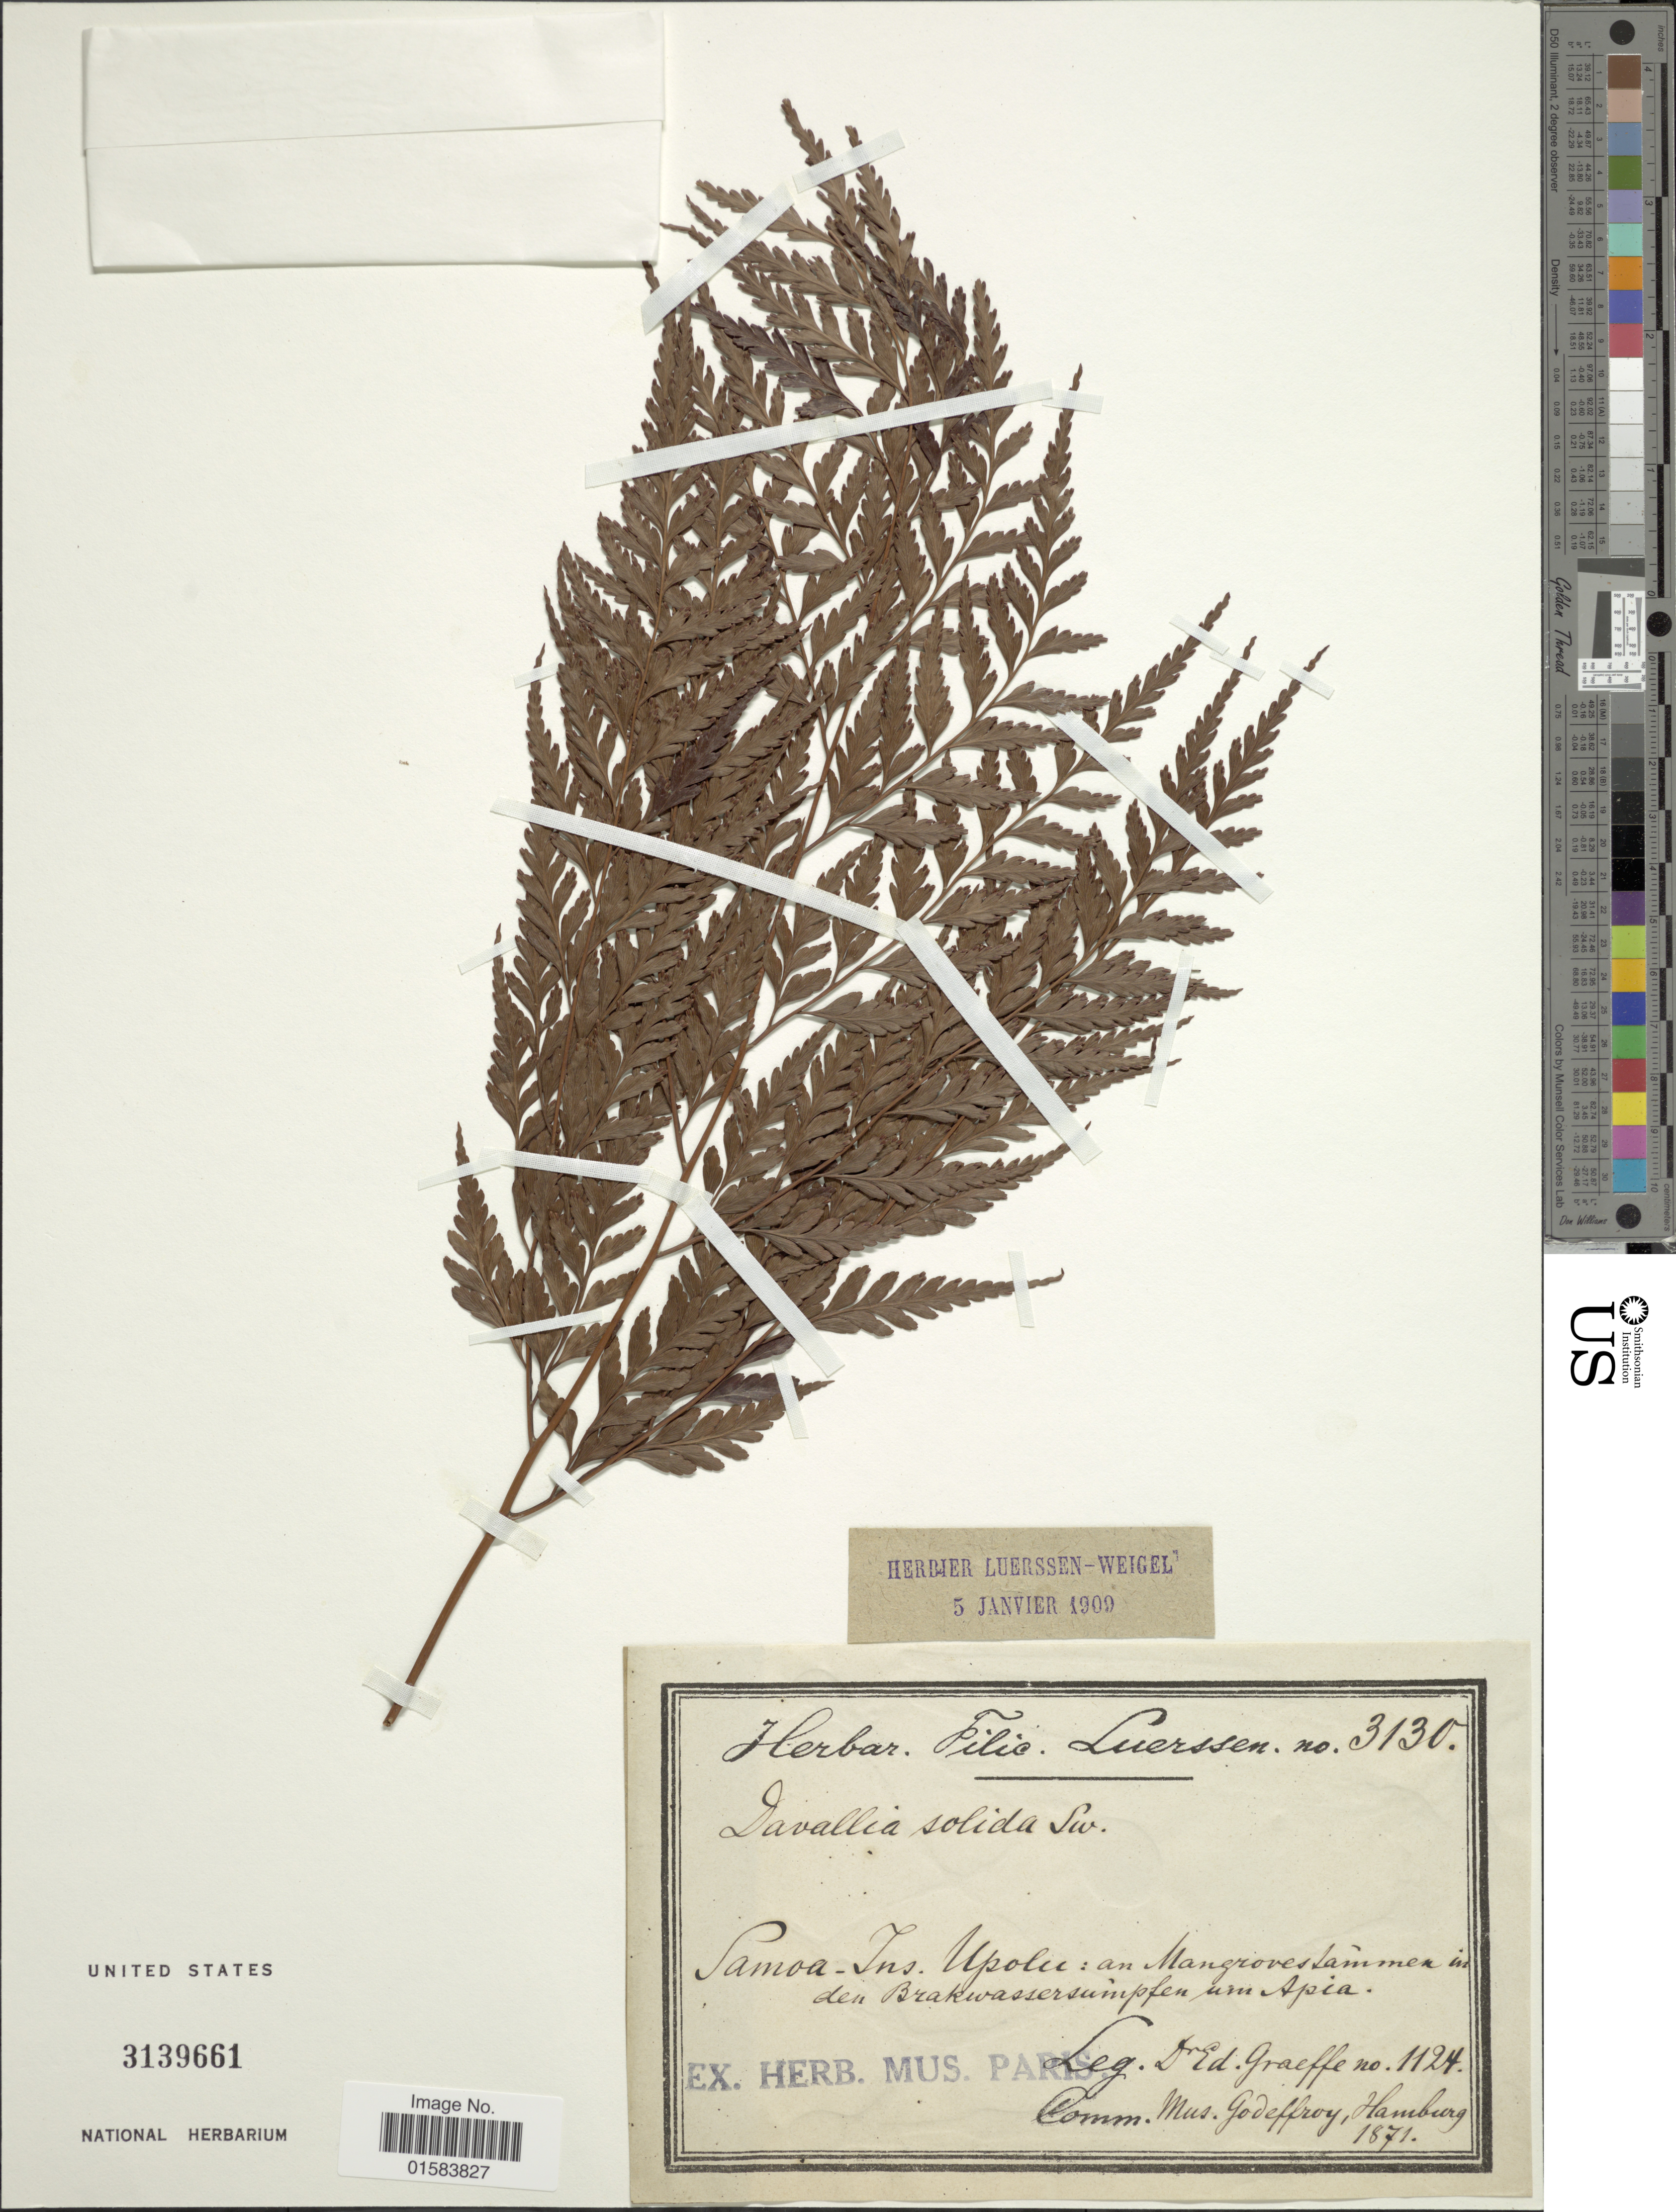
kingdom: Plantae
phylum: Tracheophyta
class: Polypodiopsida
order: Polypodiales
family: Davalliaceae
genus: Davallia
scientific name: Davallia solida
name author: (G. Forst.) Sw.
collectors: E. Graeffe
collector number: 1124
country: Samoa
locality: Samoa-Ins. Upolo: an Mangroves Laamen in den Brakewassersumpfen um Apia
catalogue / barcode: US 3139661